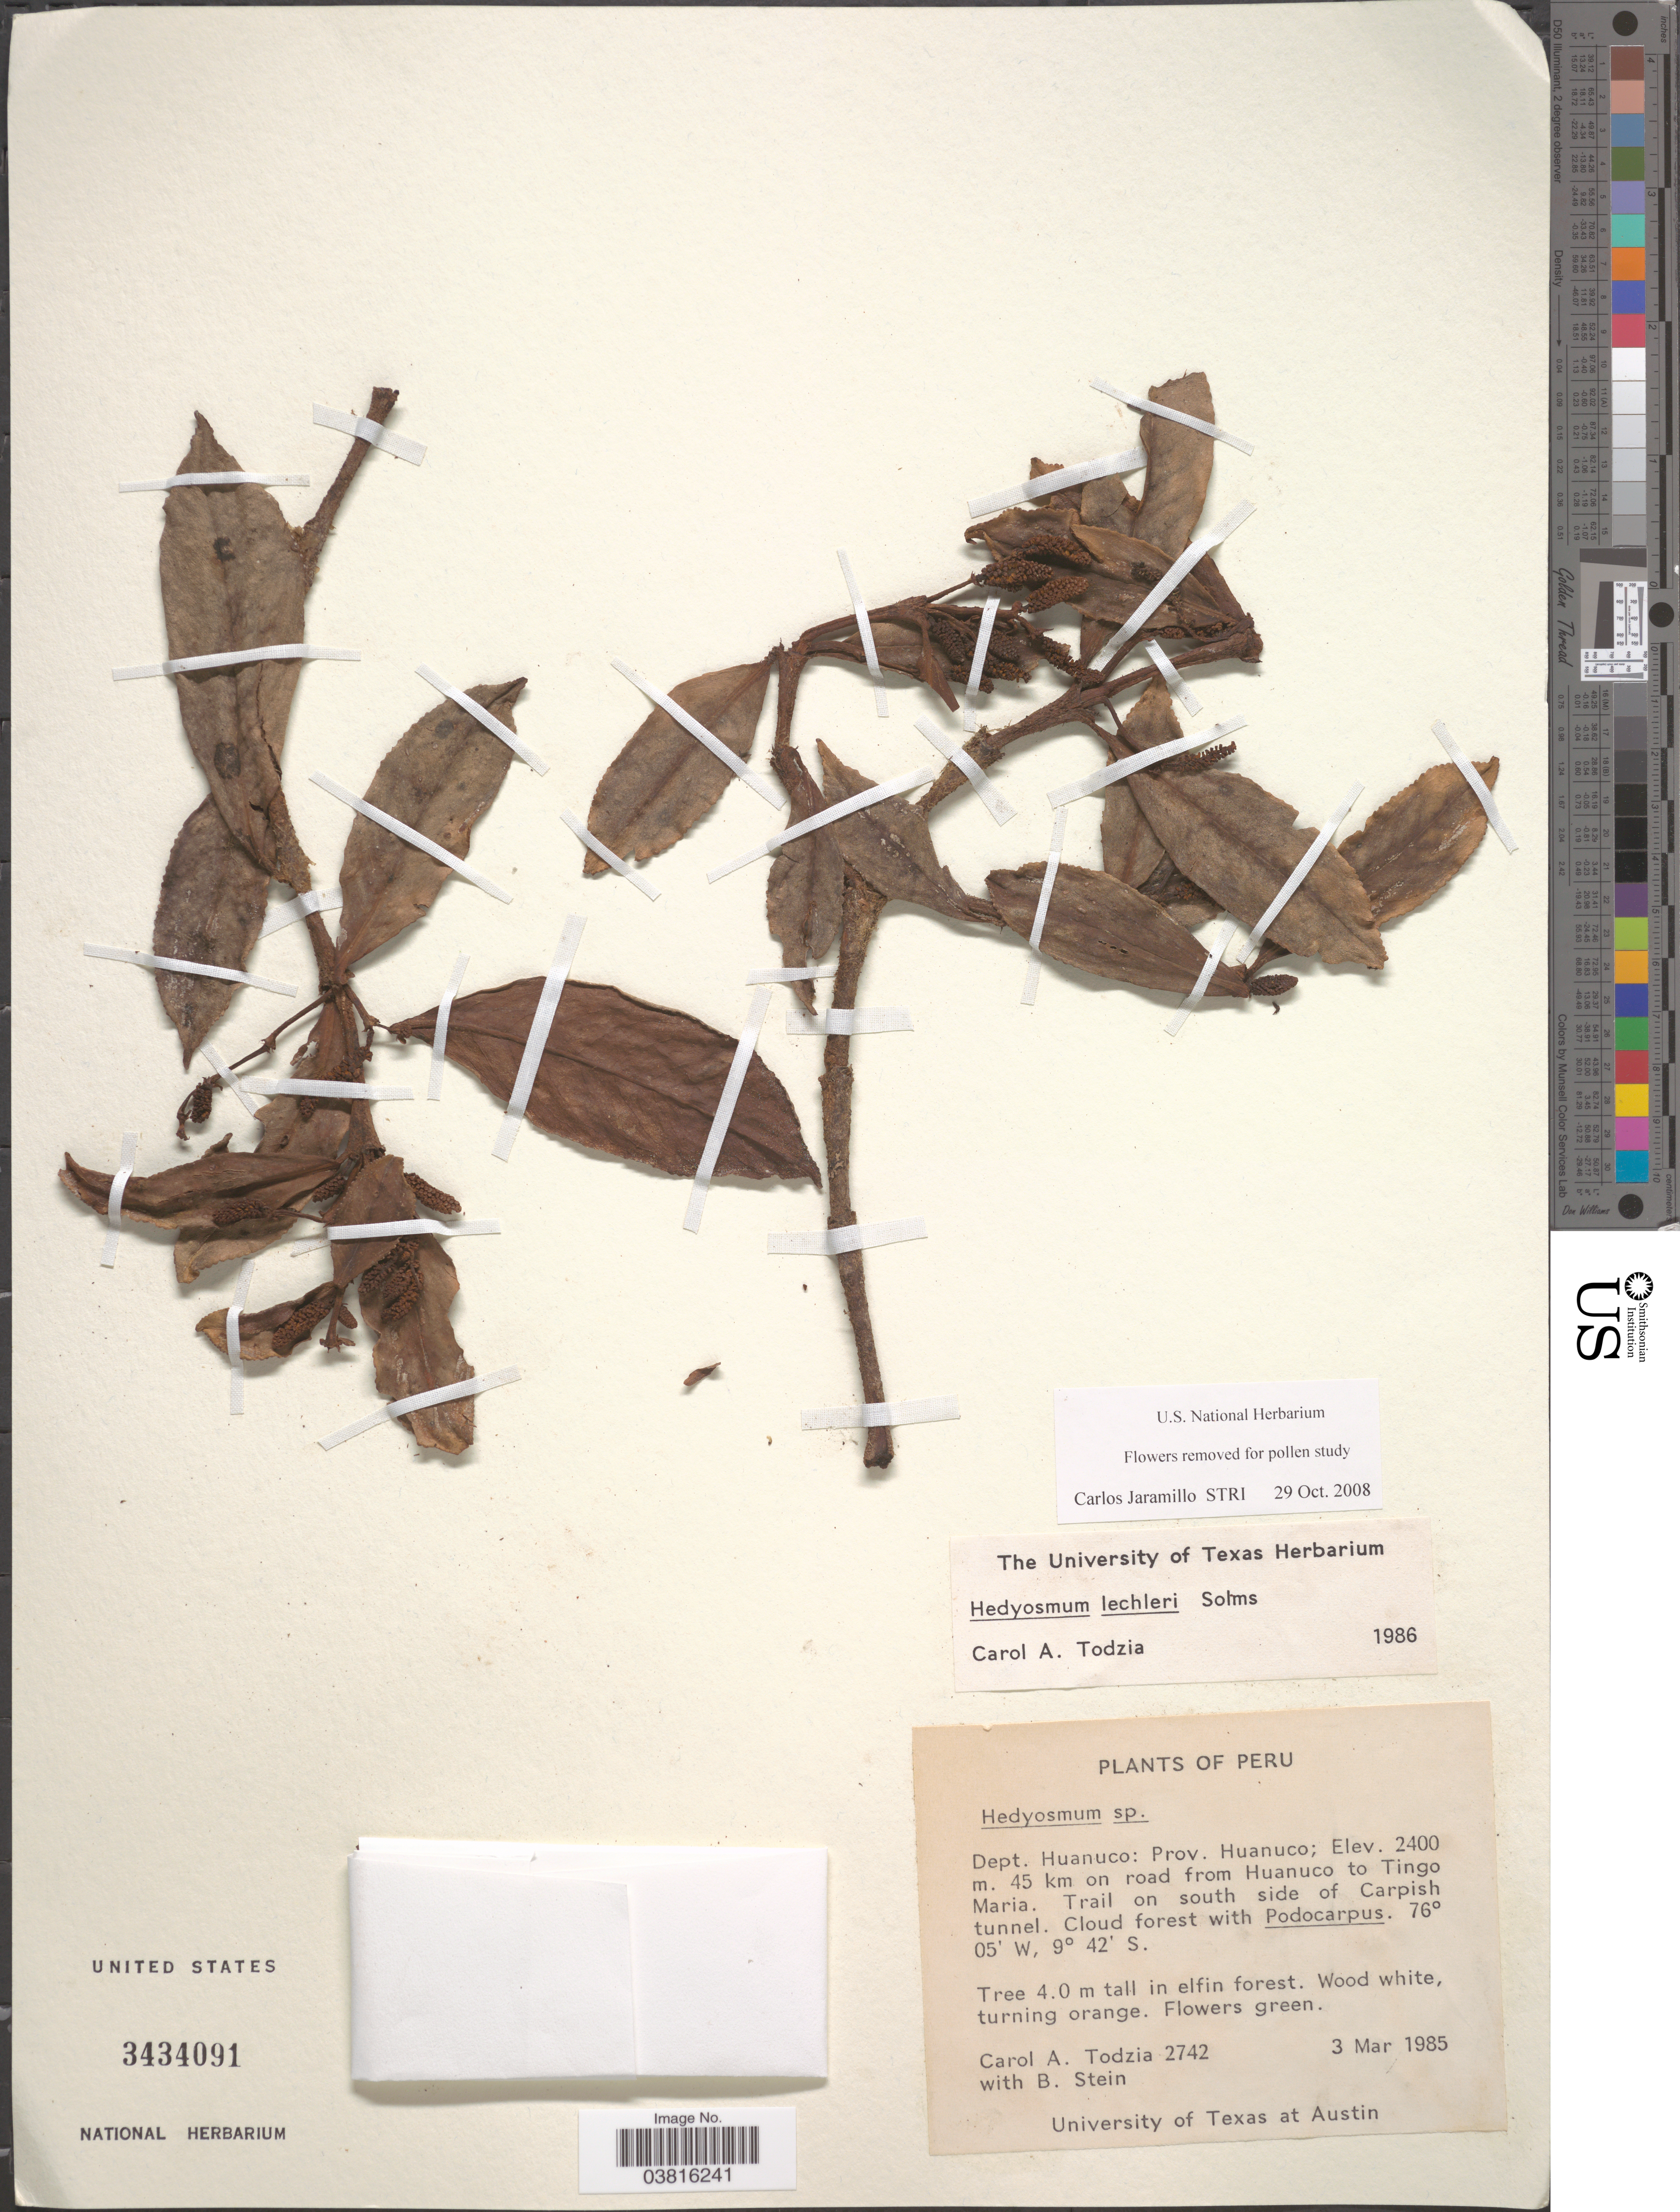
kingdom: Plantae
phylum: Tracheophyta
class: Magnoliopsida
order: Chloranthales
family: Chloranthaceae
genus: Hedyosmum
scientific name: Hedyosmum lechleri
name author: Solms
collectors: C. A. Todzia & B. Stein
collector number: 2742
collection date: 1985-03-03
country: Peru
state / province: Huánuco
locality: Dept. Huanuco: Prov. Huanuco; 45 km on road from Huanuco to Tingo Maria. Trail on south side of Carpish tunnel.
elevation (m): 2400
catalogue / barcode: US 3434091